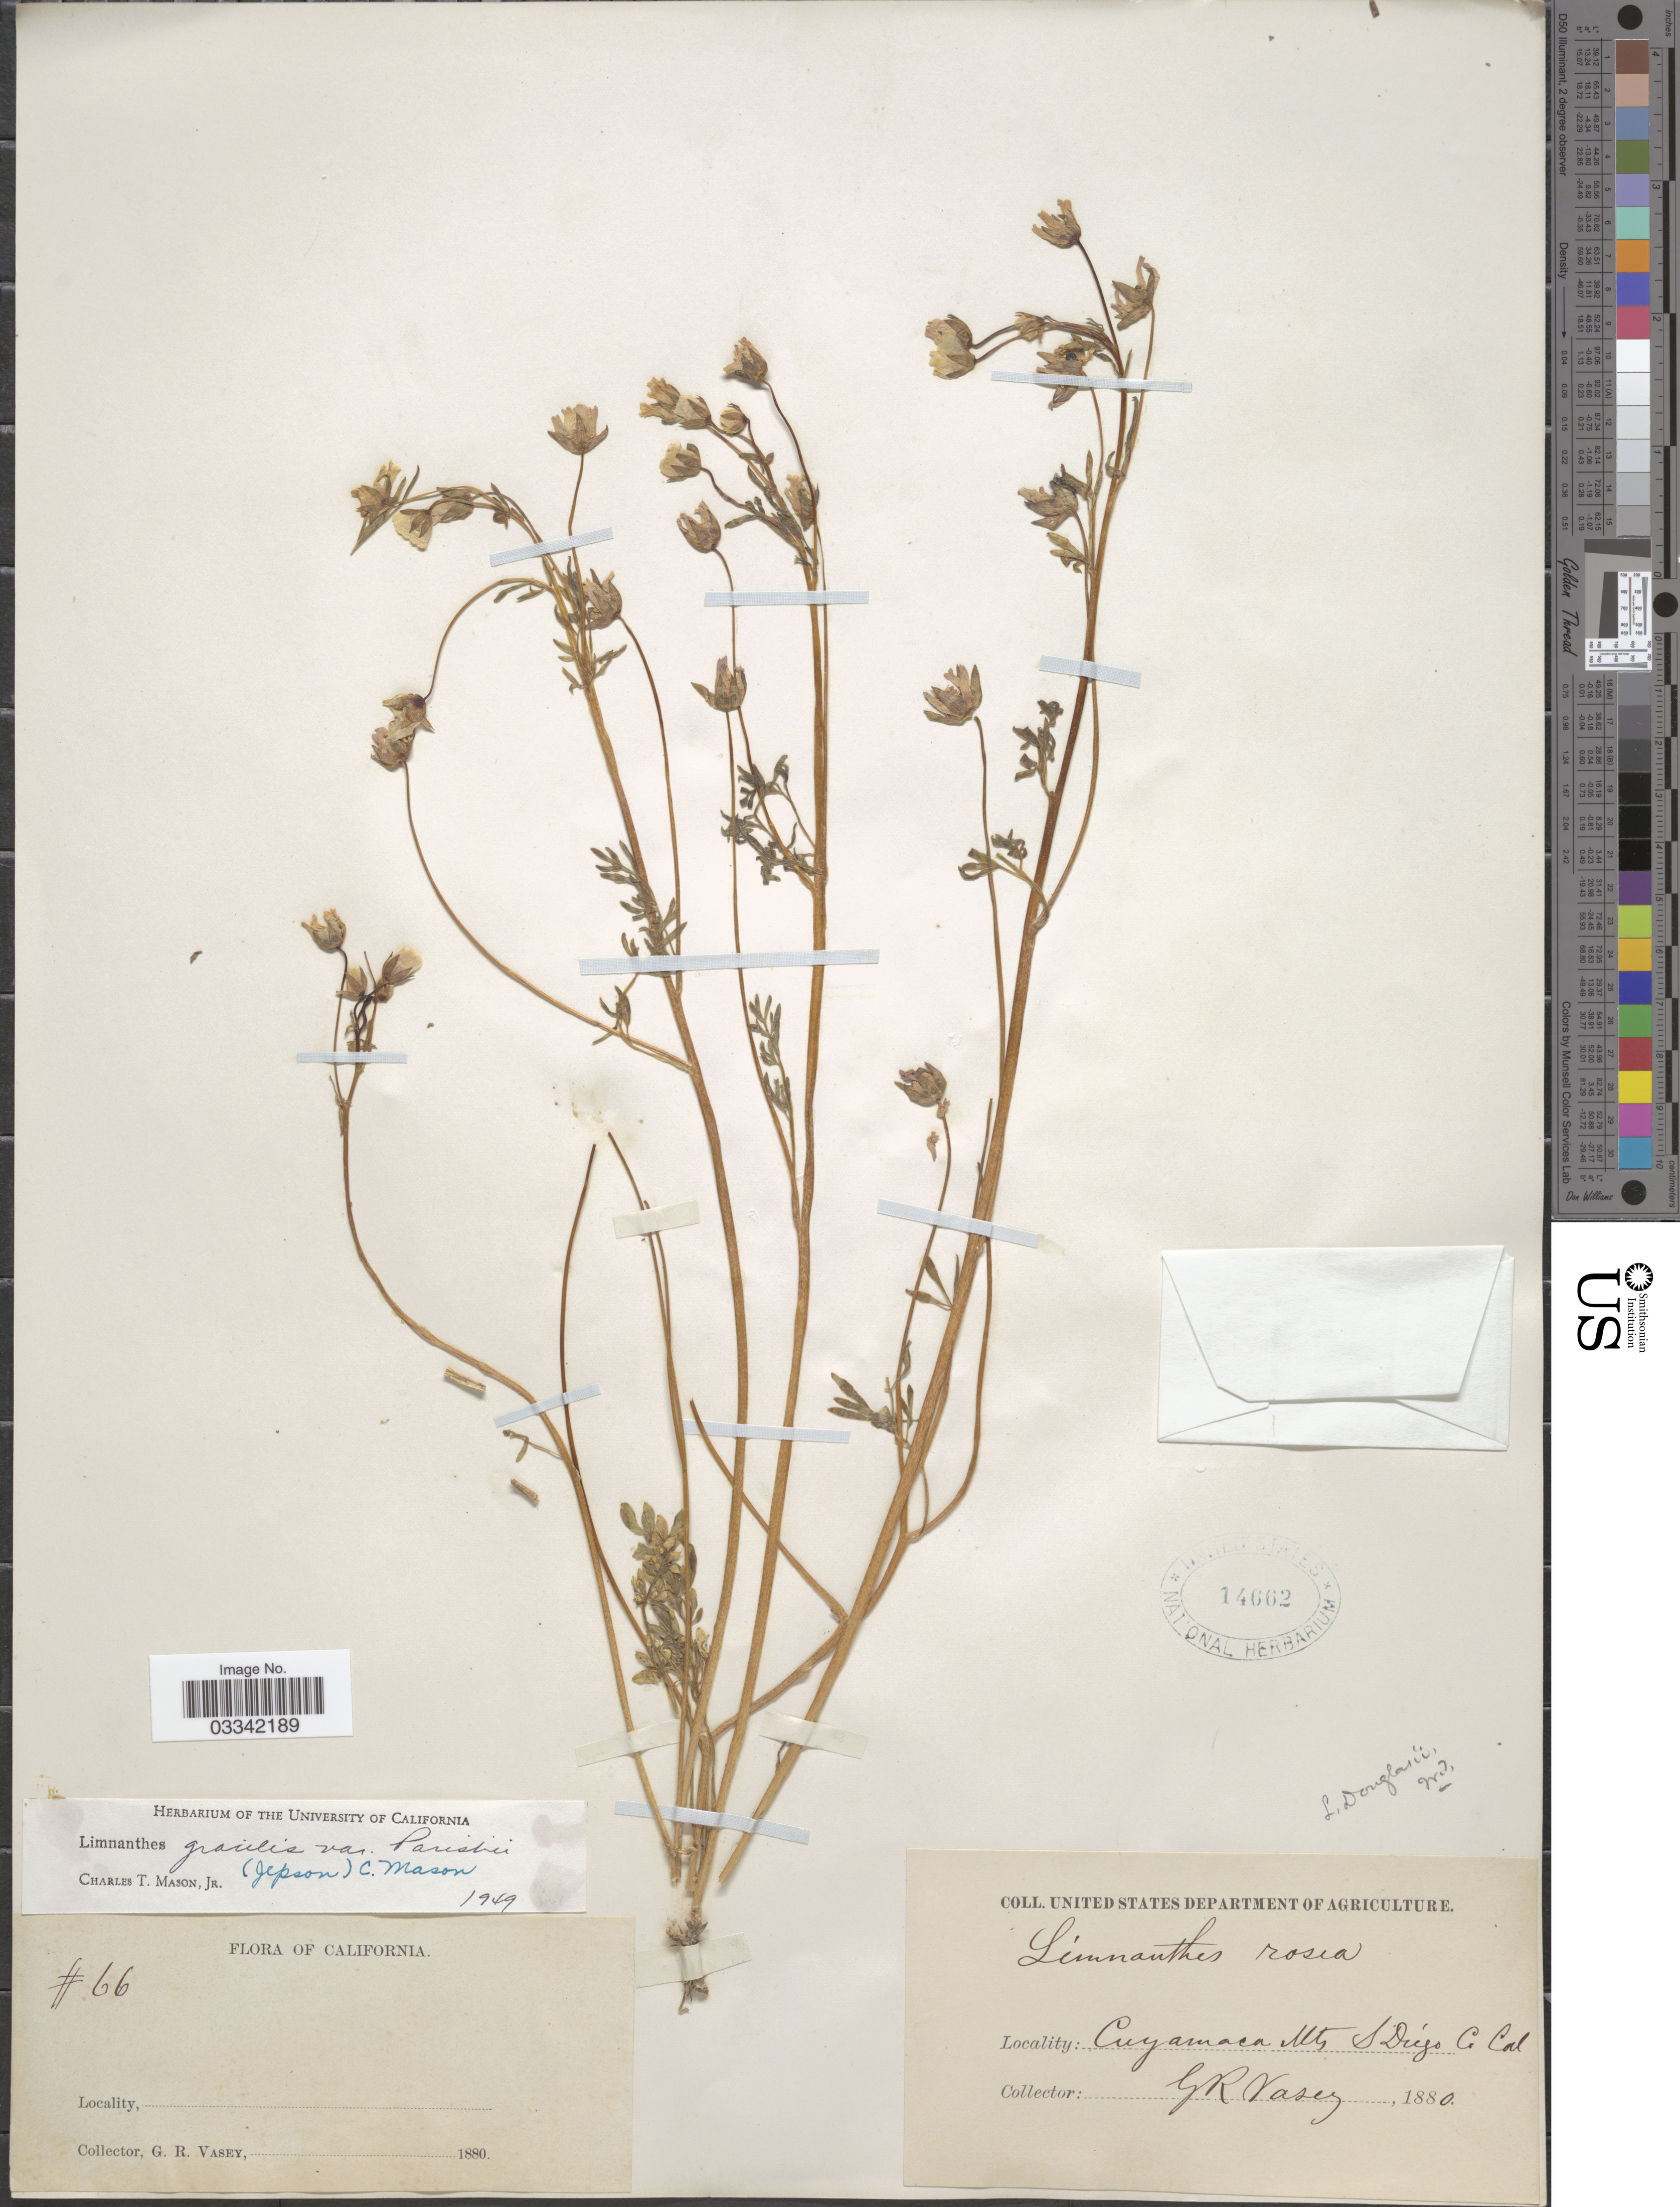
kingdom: Plantae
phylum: Tracheophyta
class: Magnoliopsida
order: Brassicales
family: Limnanthaceae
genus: Limnanthes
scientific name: Limnanthes alba subsp. parishii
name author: (Jeps.) Morin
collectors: G. R. Vasey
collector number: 66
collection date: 1880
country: United States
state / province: California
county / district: San Diego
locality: Cuyamaca Mts, S Diego Co.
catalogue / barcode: US 14662